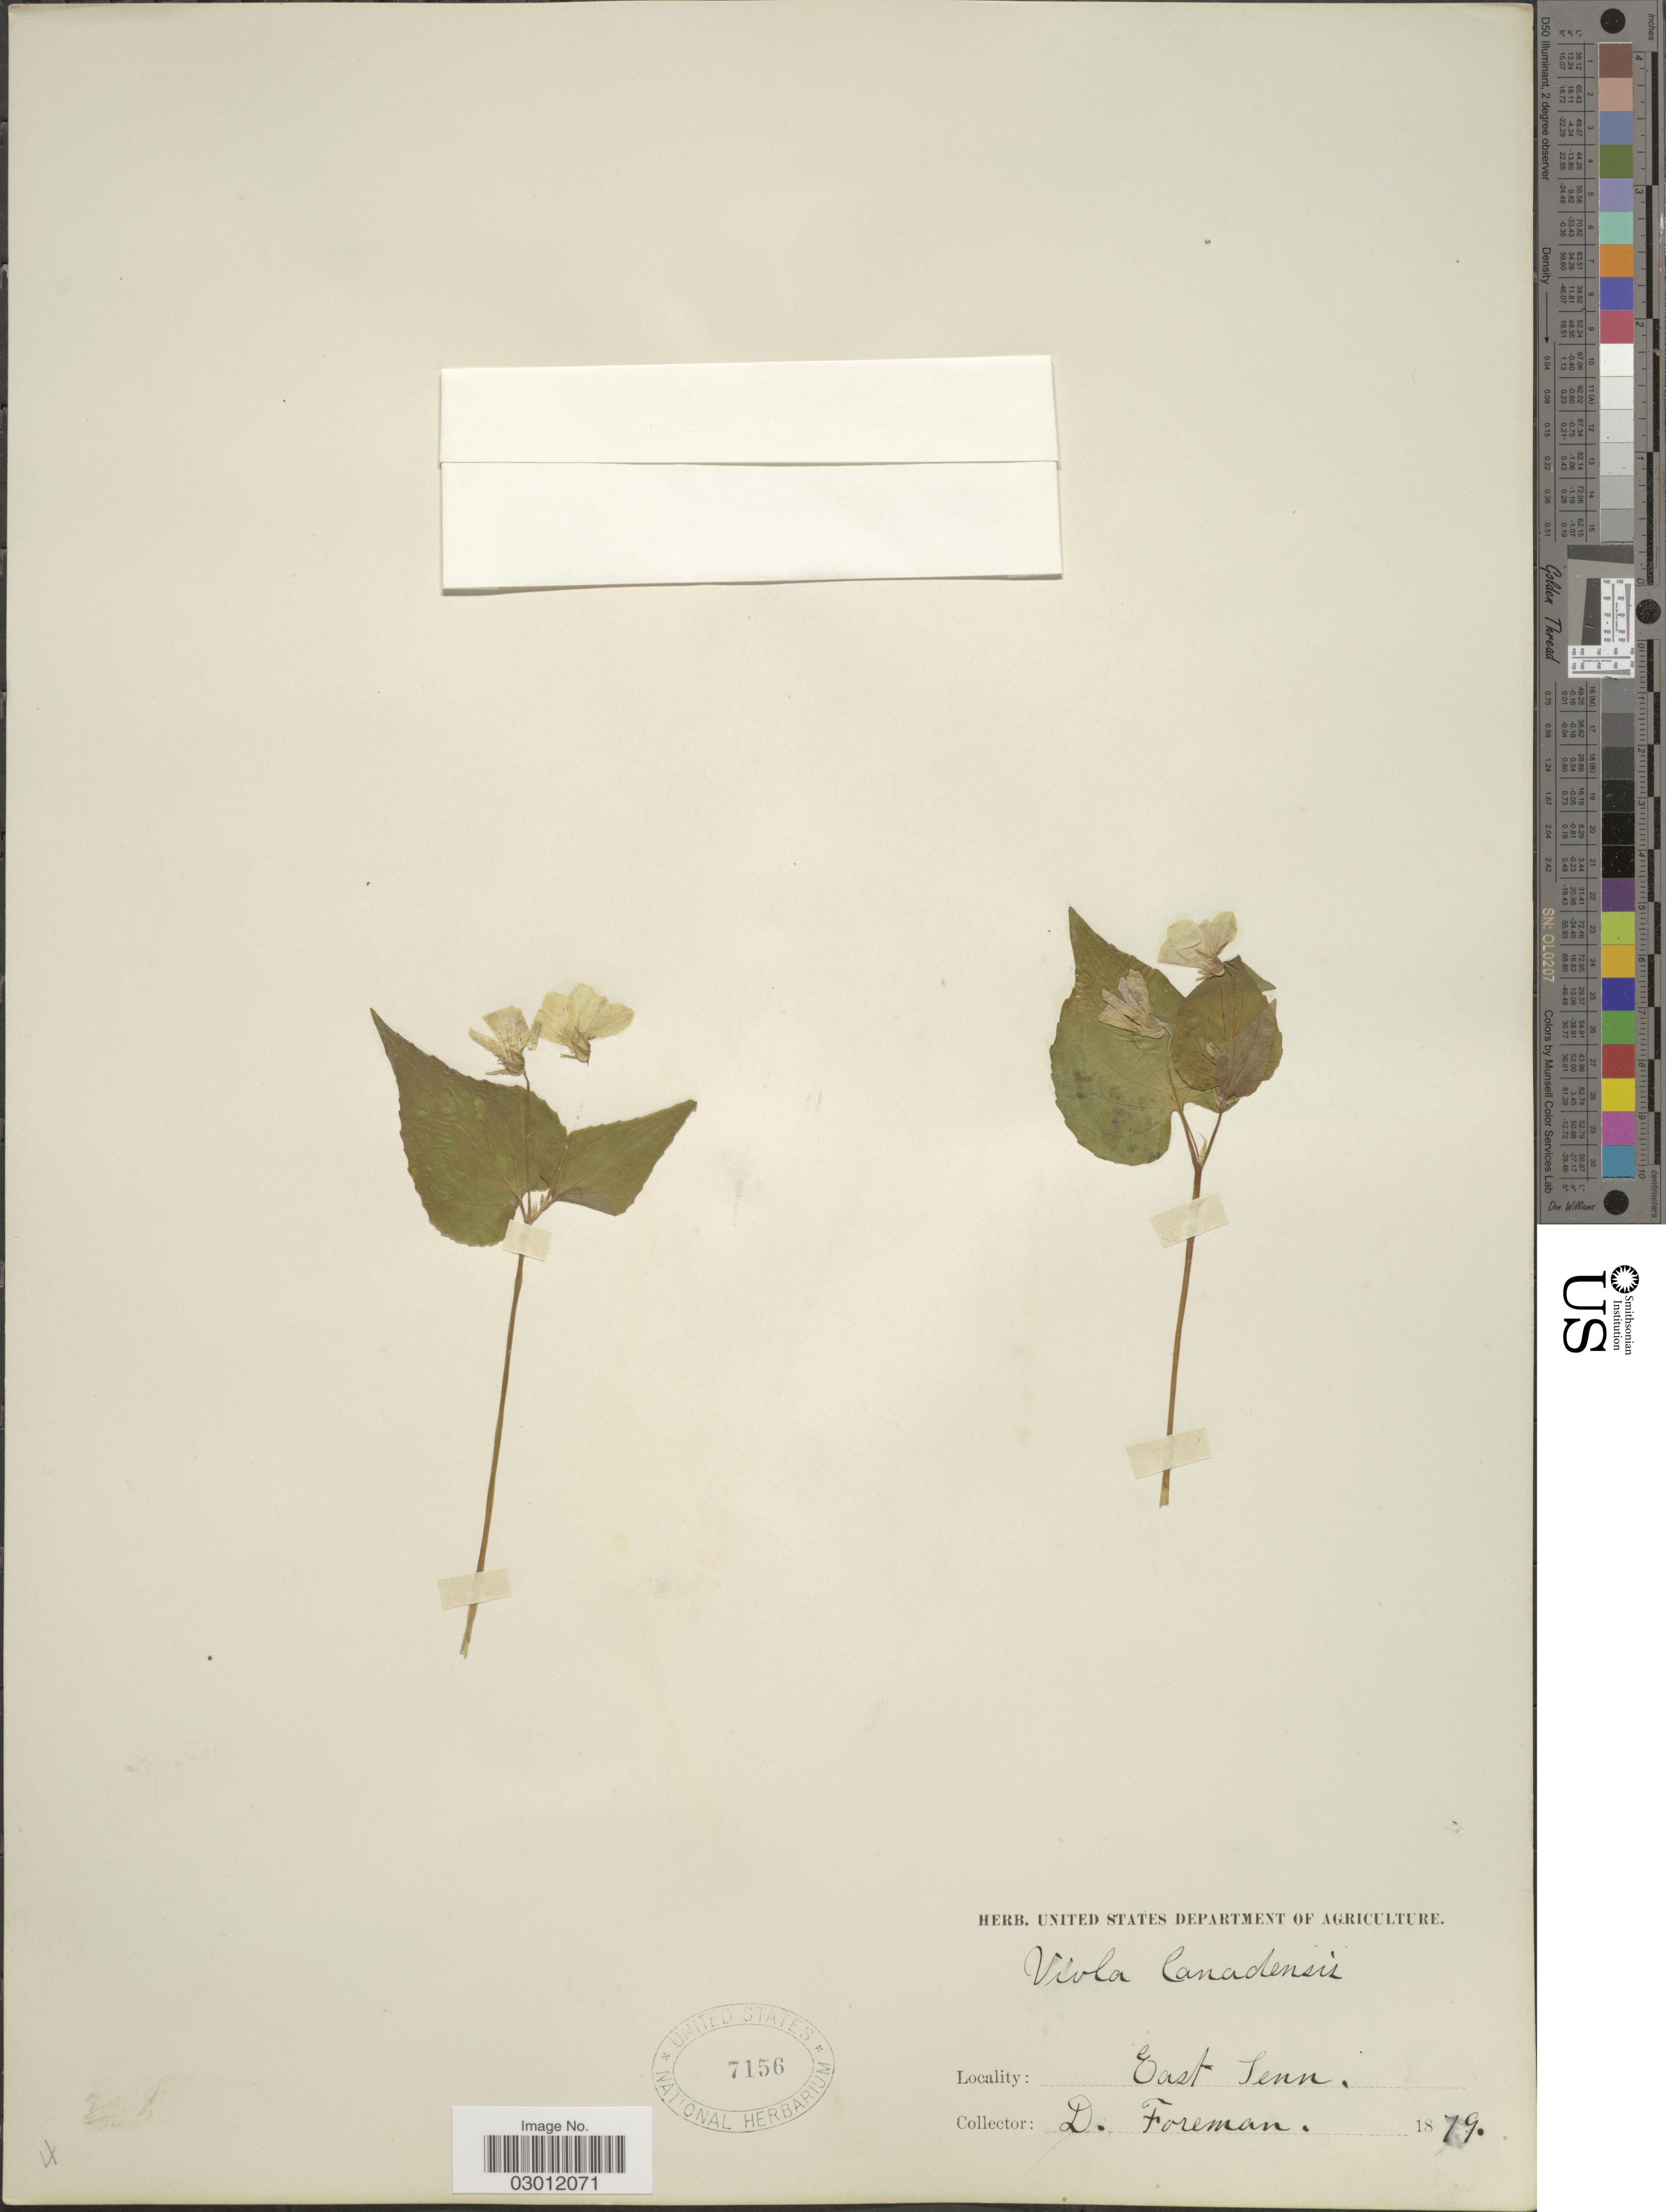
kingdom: Plantae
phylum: Tracheophyta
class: Magnoliopsida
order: Malpighiales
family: Violaceae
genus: Viola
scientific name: Viola canadensis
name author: L.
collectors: D. Foreman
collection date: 1879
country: United States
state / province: Tennessee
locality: East Tenn.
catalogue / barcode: US 7156